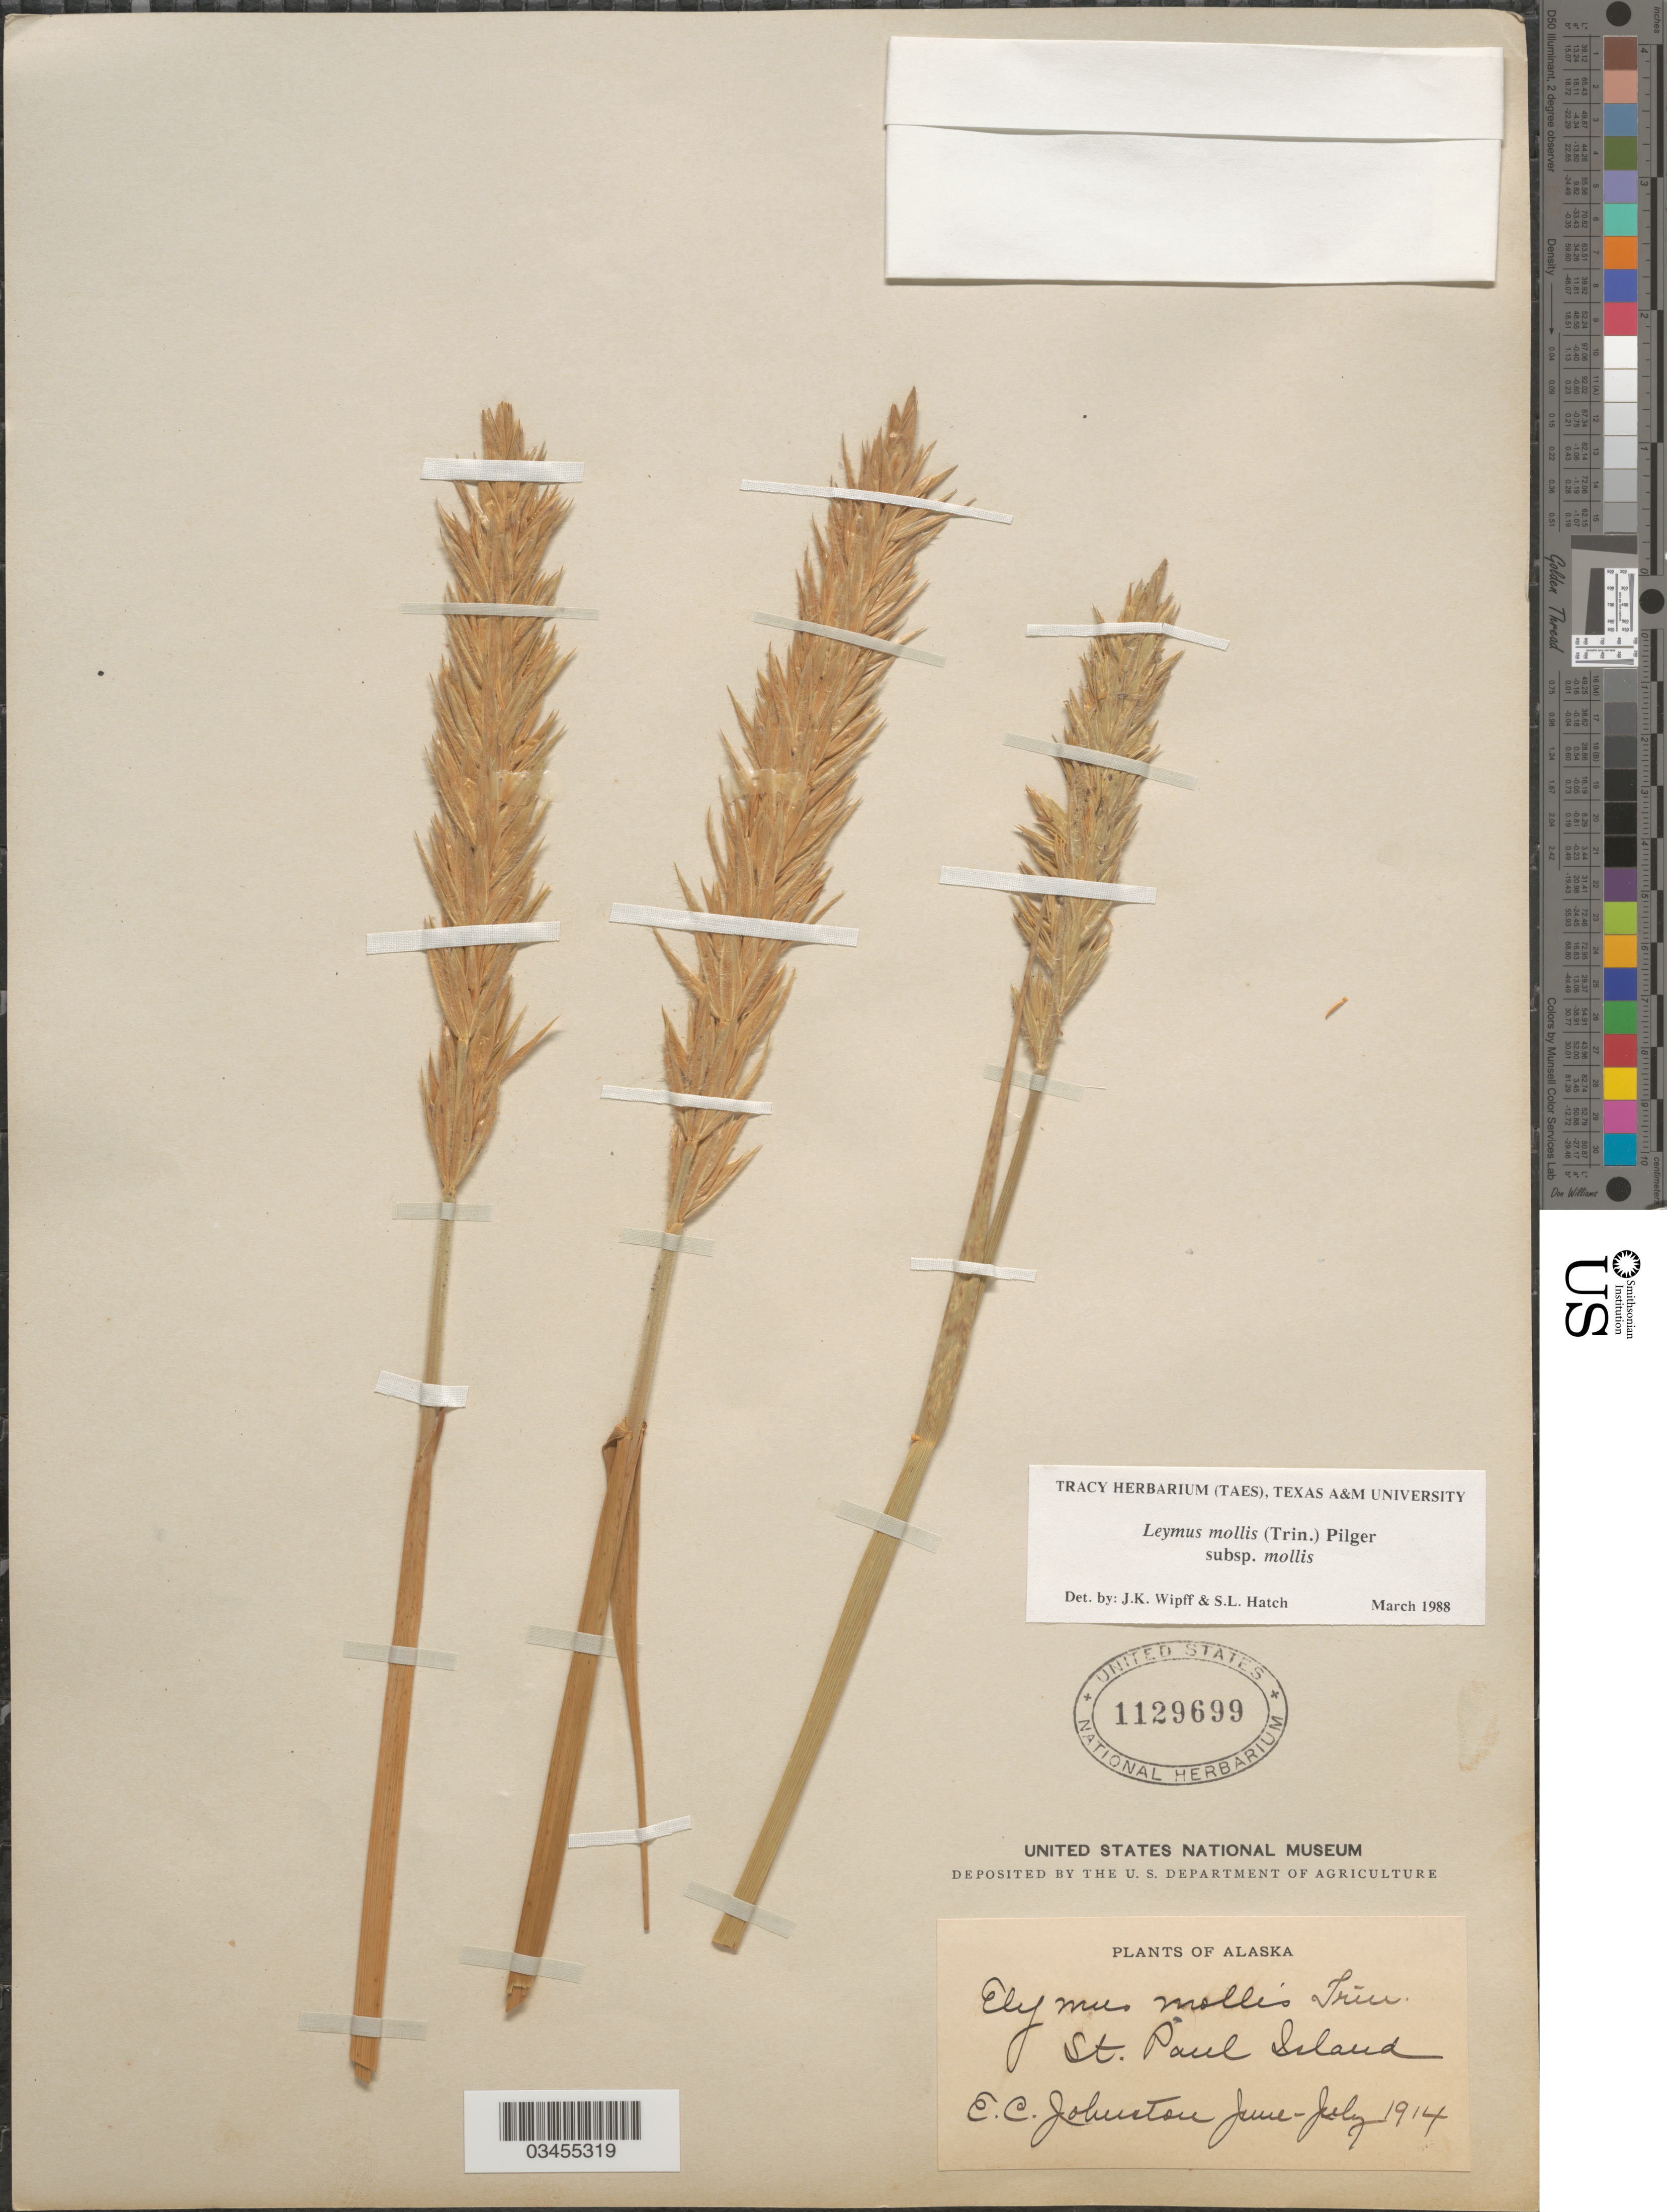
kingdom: Plantae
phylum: Tracheophyta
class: Liliopsida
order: Poales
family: Poaceae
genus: Leymus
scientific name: Leymus mollis subsp. mollis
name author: (Trin.) Pilg.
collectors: E. C. Johnston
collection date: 1914-06/1914-07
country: United States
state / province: Alaska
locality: St. Paul Island.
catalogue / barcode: US 1129699